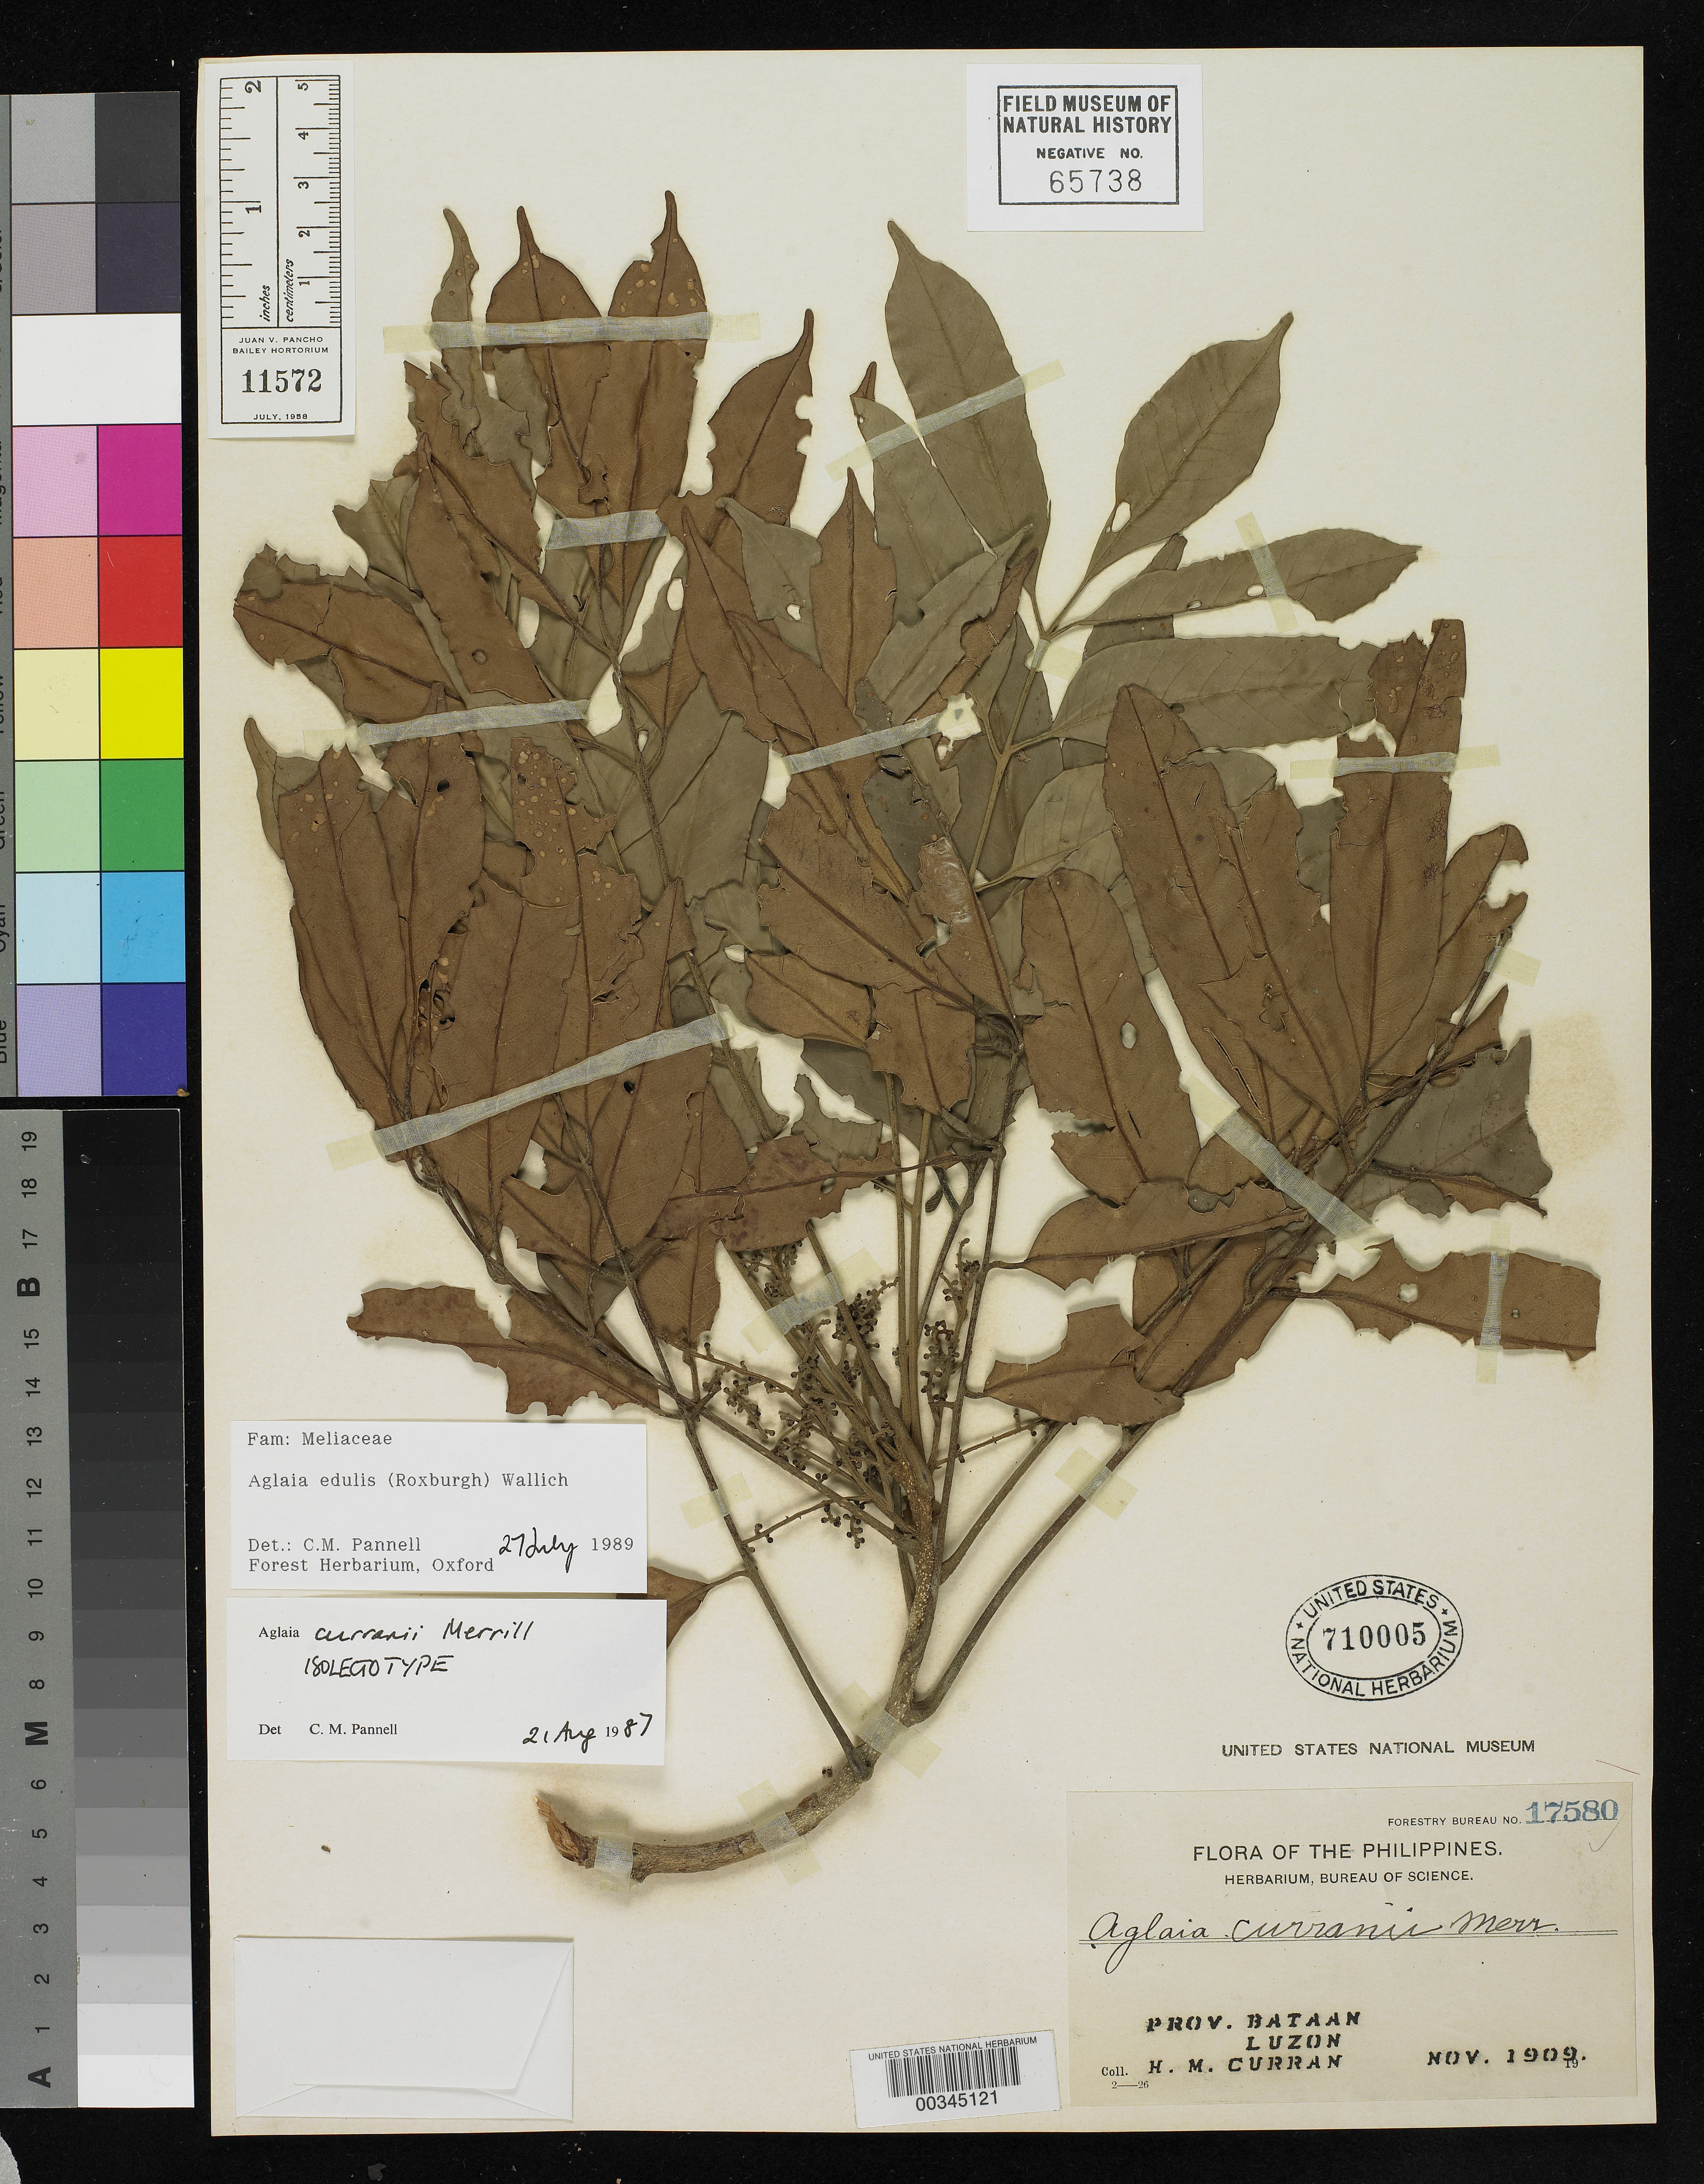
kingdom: Plantae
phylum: Tracheophyta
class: Magnoliopsida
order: Sapindales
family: Meliaceae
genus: Aglaia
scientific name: Aglaia curranii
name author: Merr.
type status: Isolectotype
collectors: H. M. Curran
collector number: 17580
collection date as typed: Nov 1909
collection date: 1909-11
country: Philippines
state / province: Central Luzon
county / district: Bataan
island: Luzon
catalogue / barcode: US 710005